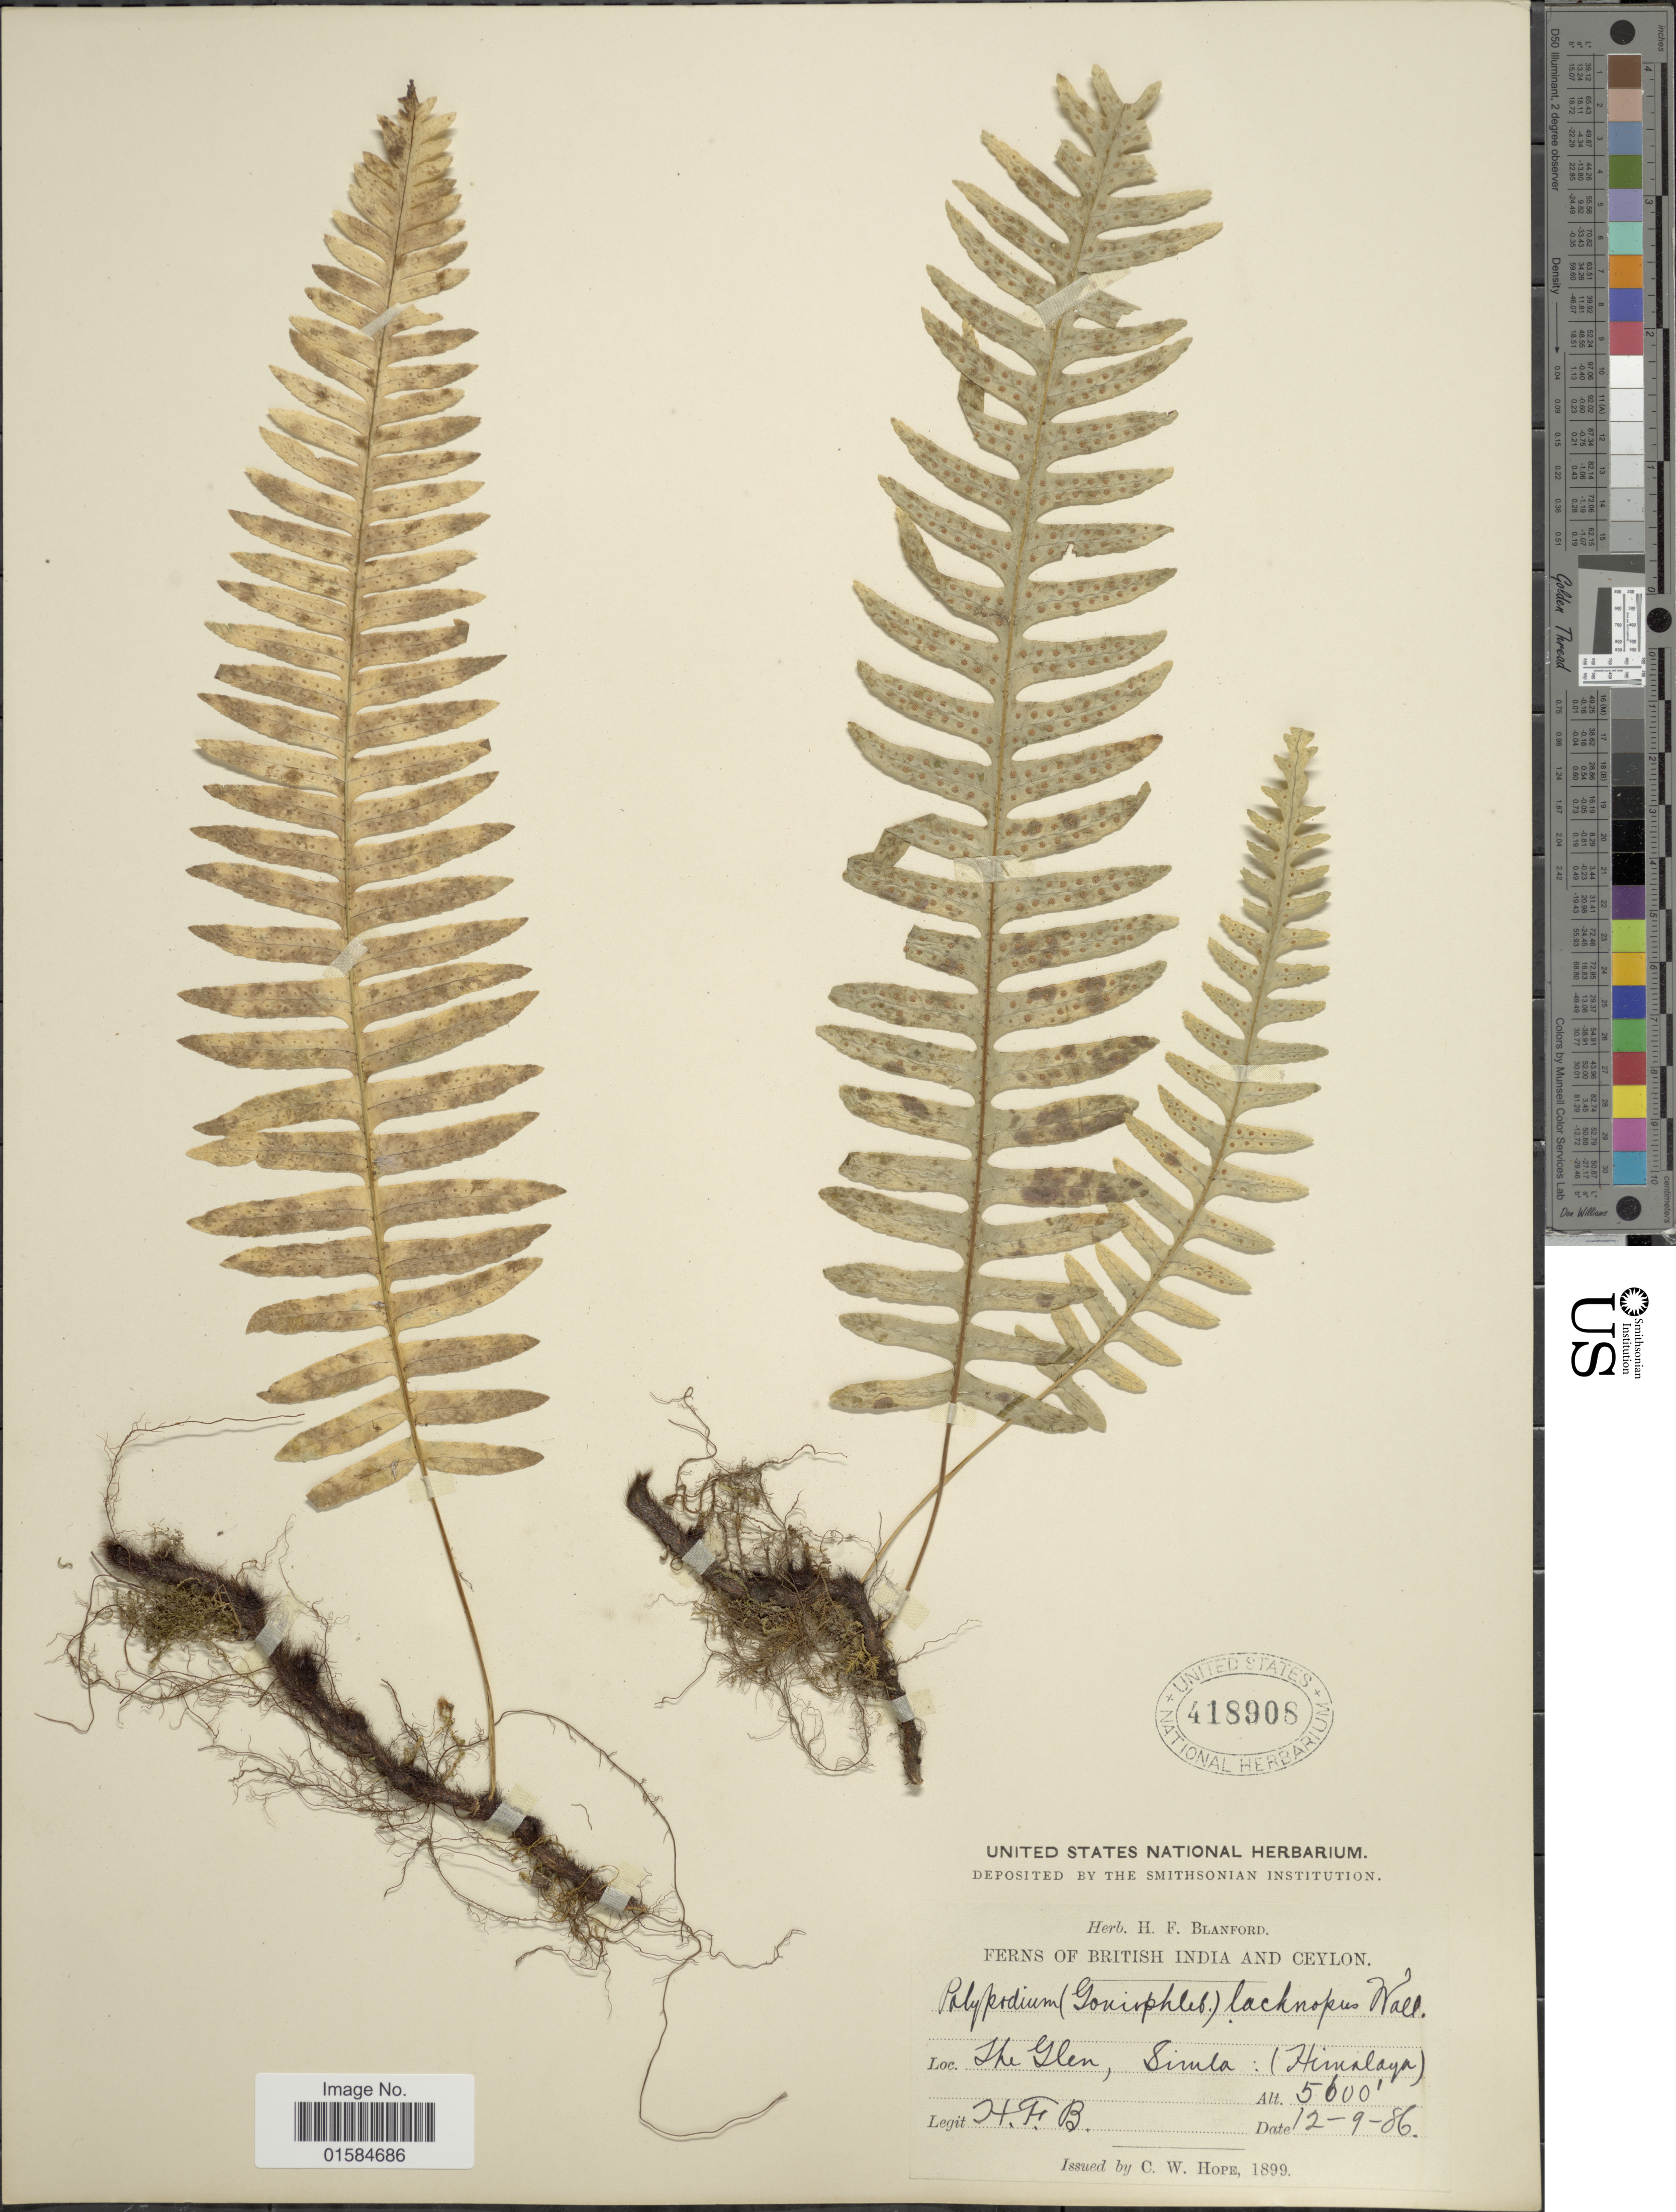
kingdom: Plantae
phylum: Tracheophyta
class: Polypodiopsida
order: Polypodiales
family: Polypodiaceae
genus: Goniophlebium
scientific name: Goniophlebium lachnopus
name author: (Wall. ex Hook.) J. Sm.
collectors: H. Blanford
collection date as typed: Transcribed d/m/y: 12/9/86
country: India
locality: British India, Ceylon, The Glen, Simla, Himalaya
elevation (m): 1707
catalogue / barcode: US 418908